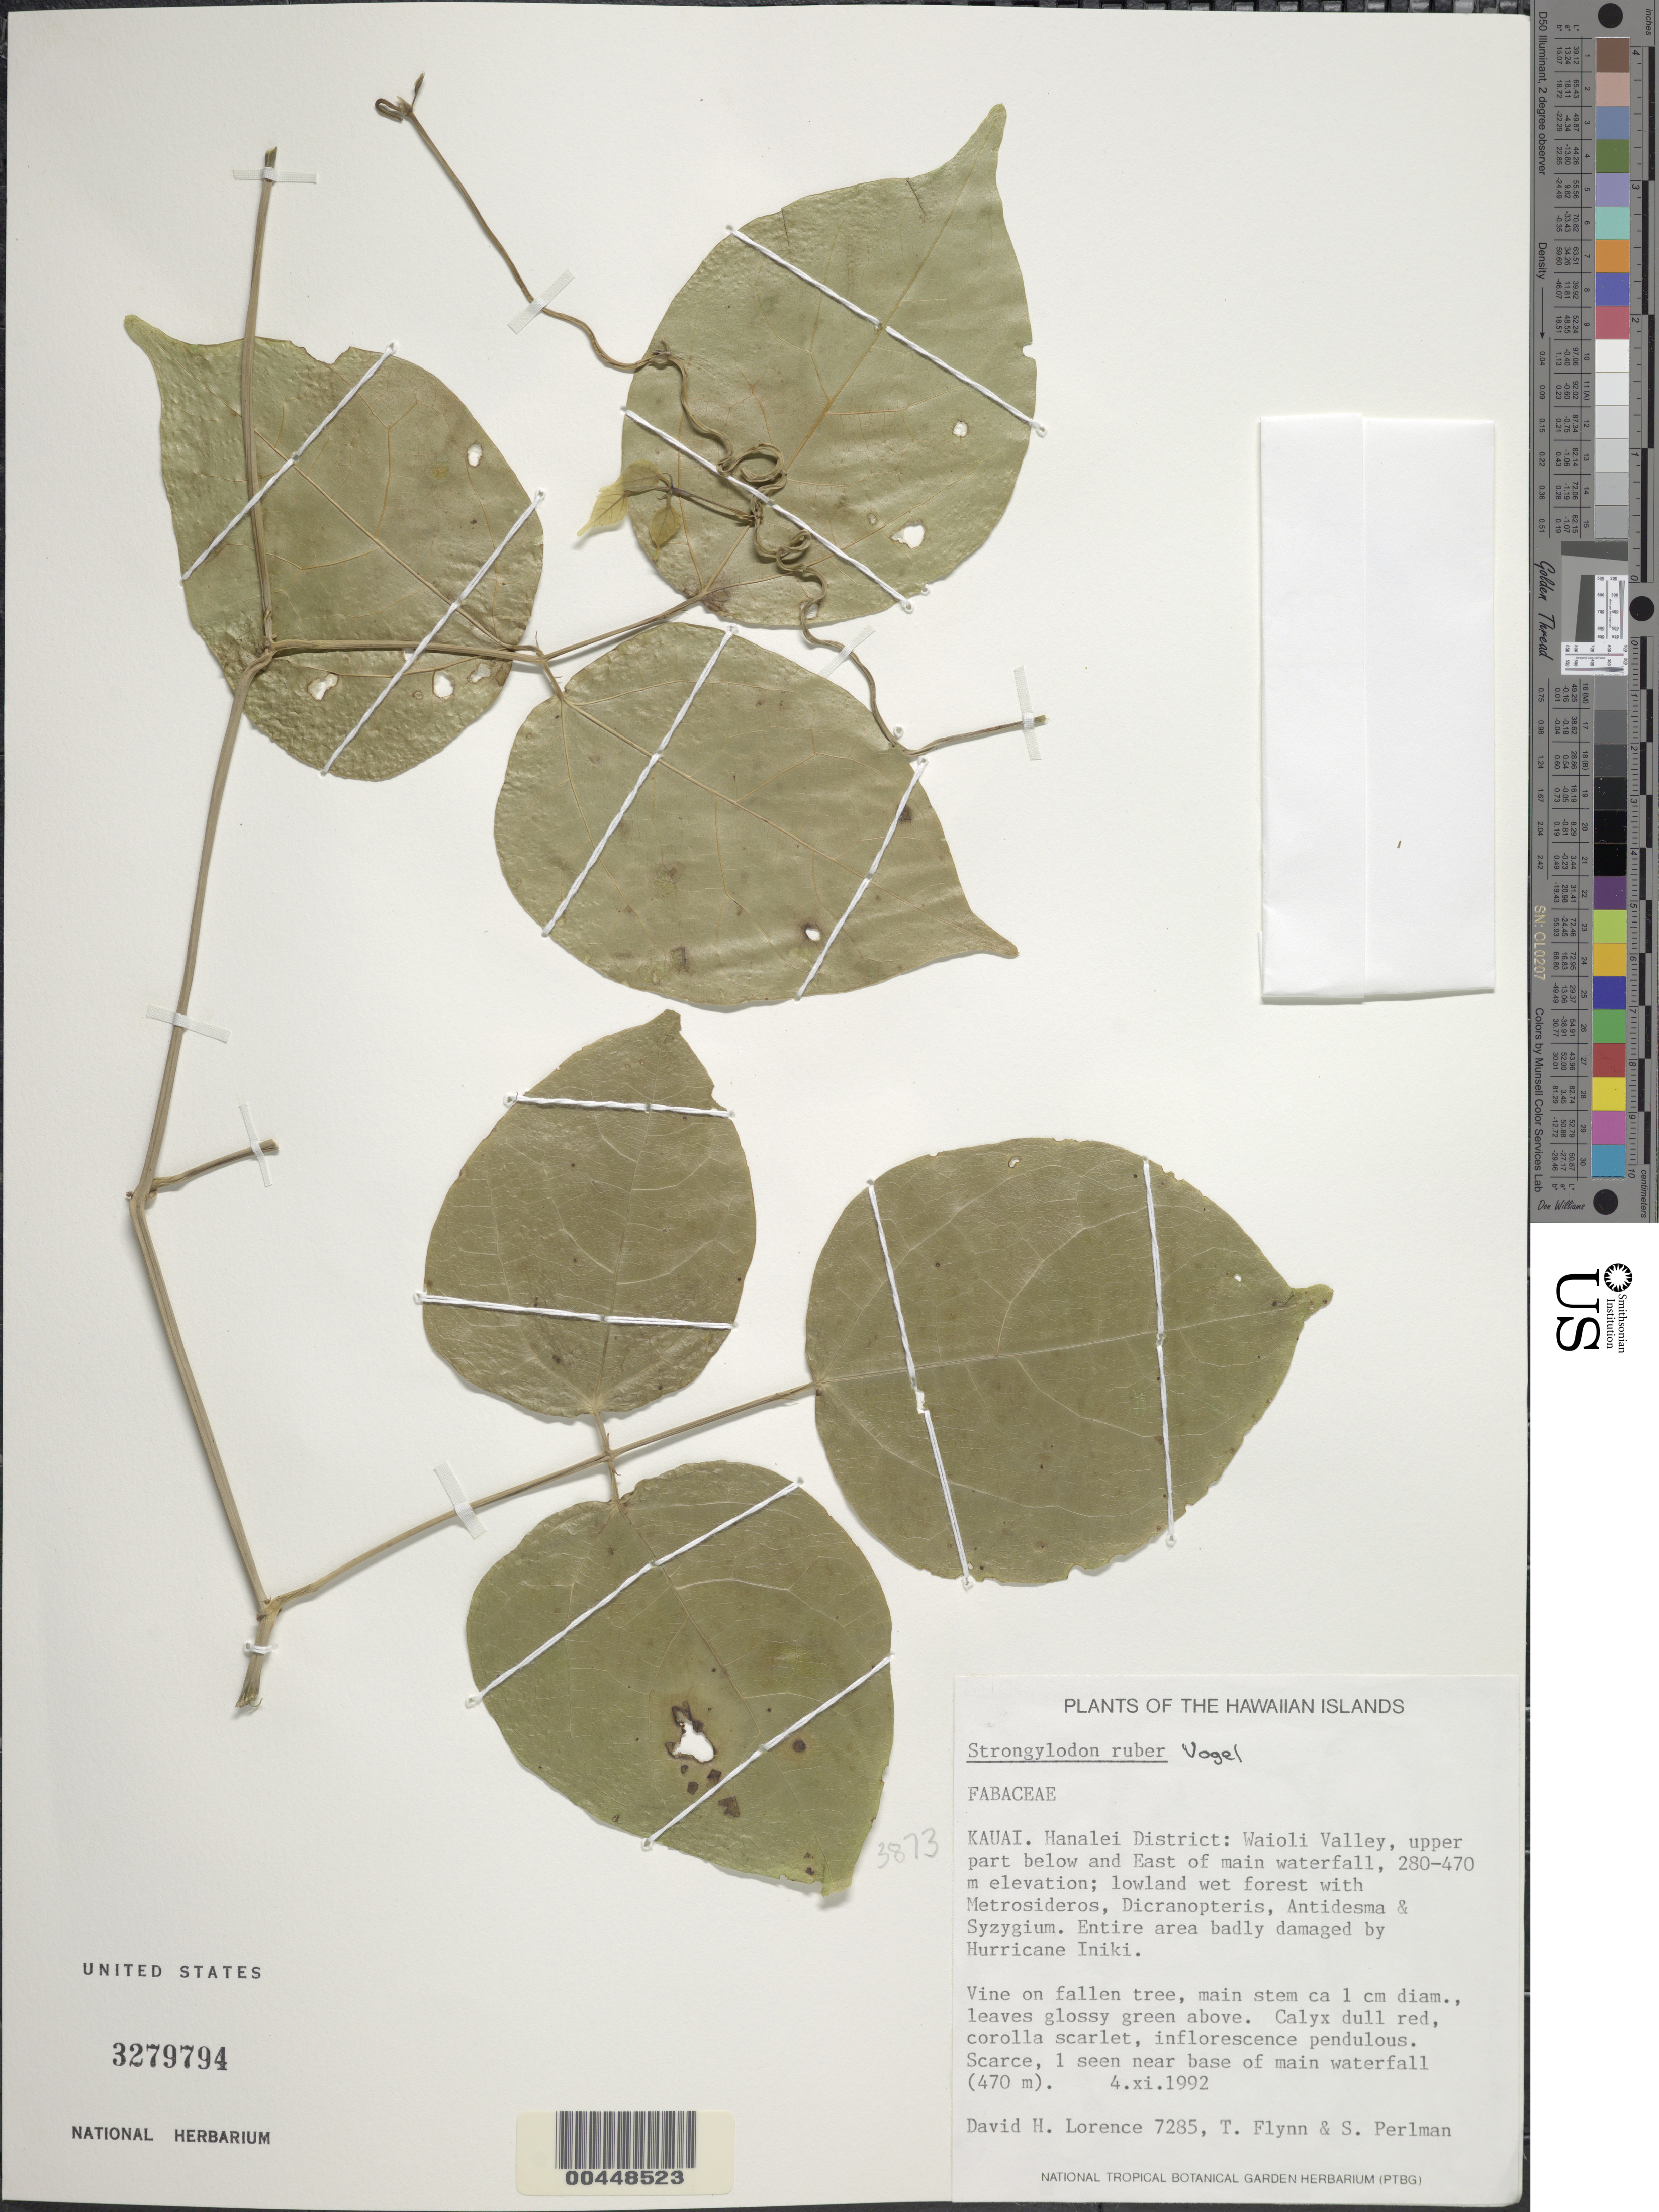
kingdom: Plantae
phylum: Tracheophyta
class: Magnoliopsida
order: Fabales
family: Fabaceae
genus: Strongylodon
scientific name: Strongylodon ruber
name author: Vogel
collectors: D. Lorence, T. W. Flynn & S. P. Perlman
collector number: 7285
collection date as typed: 4 Nov 1992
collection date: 1992-11-04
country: United States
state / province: Hawaii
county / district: Kauai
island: Kaua'i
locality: Hanalei Dist, Waioli Valley, upper part below & E of main waterfall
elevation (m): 280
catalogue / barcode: US 3279794